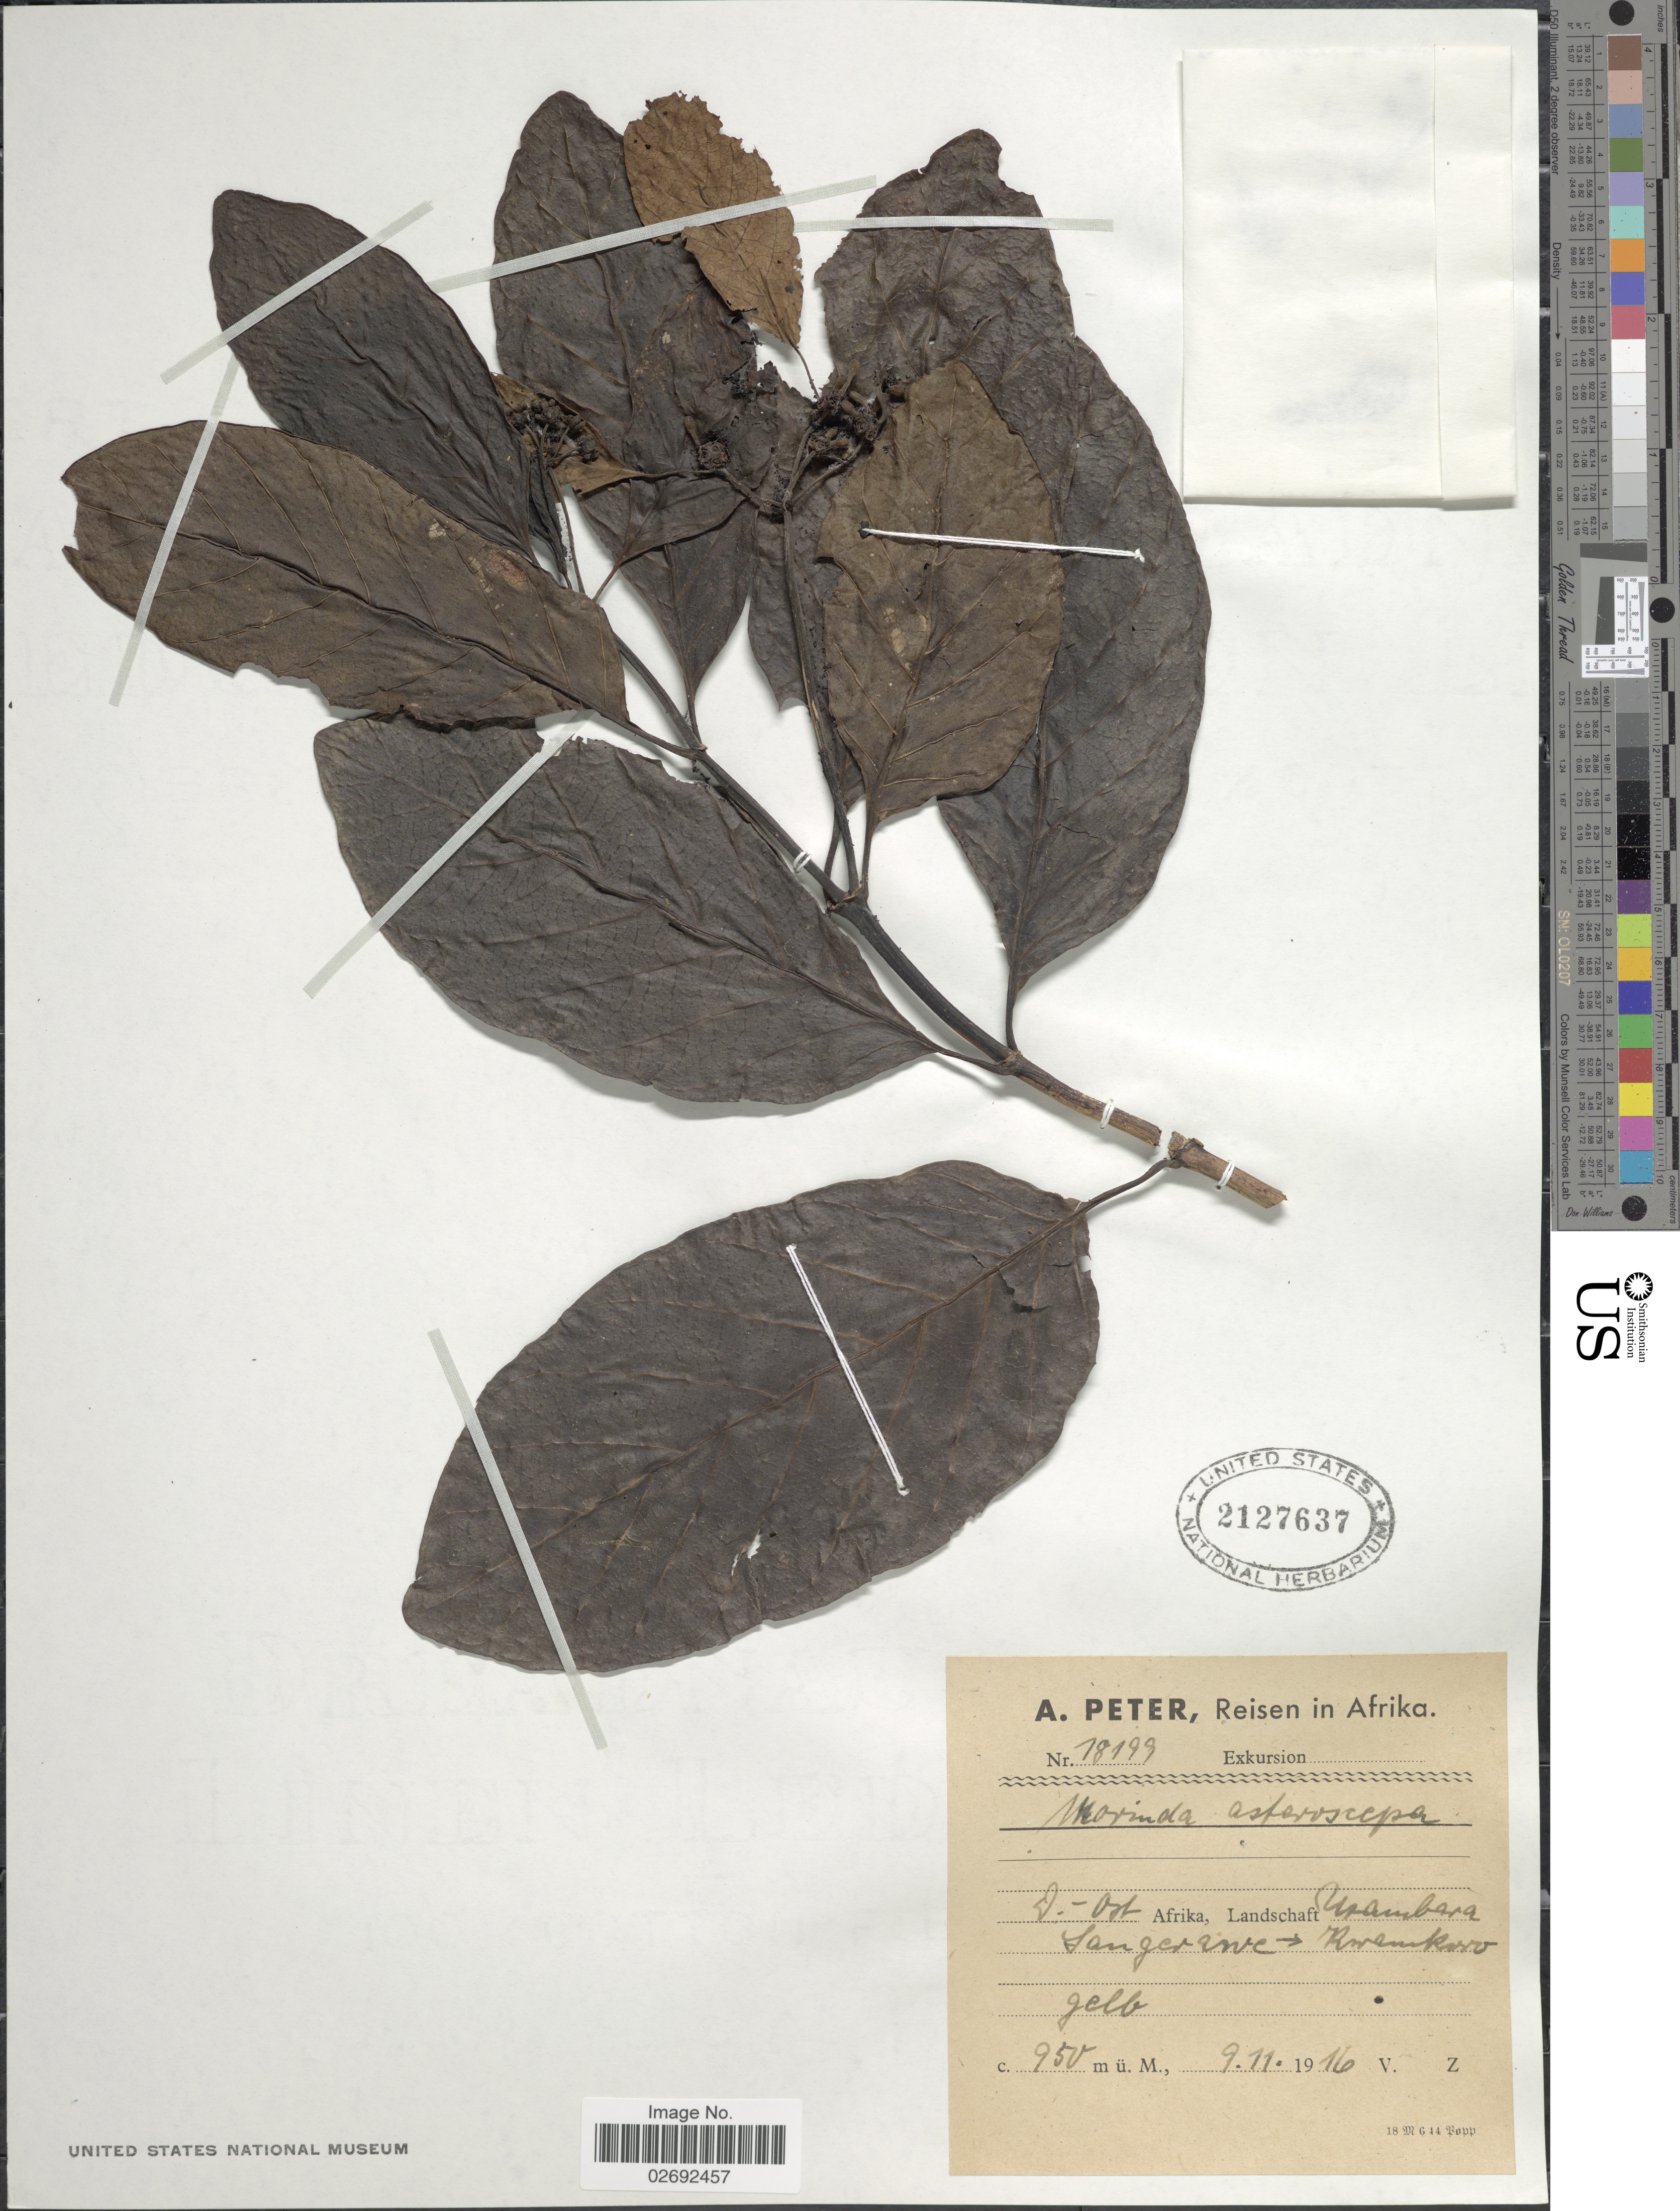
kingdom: Plantae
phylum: Tracheophyta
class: Magnoliopsida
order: Gentianales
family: Rubiaceae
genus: Morinda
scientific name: Morinda asteroscepa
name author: K. Schum.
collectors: A. Peter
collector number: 18199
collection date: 1916-11-09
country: Tanzania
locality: D. - Ost Afrika, Landschaft Usambara. Sangerawe [to] Kwamkoro.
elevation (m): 950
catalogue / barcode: US 2127637